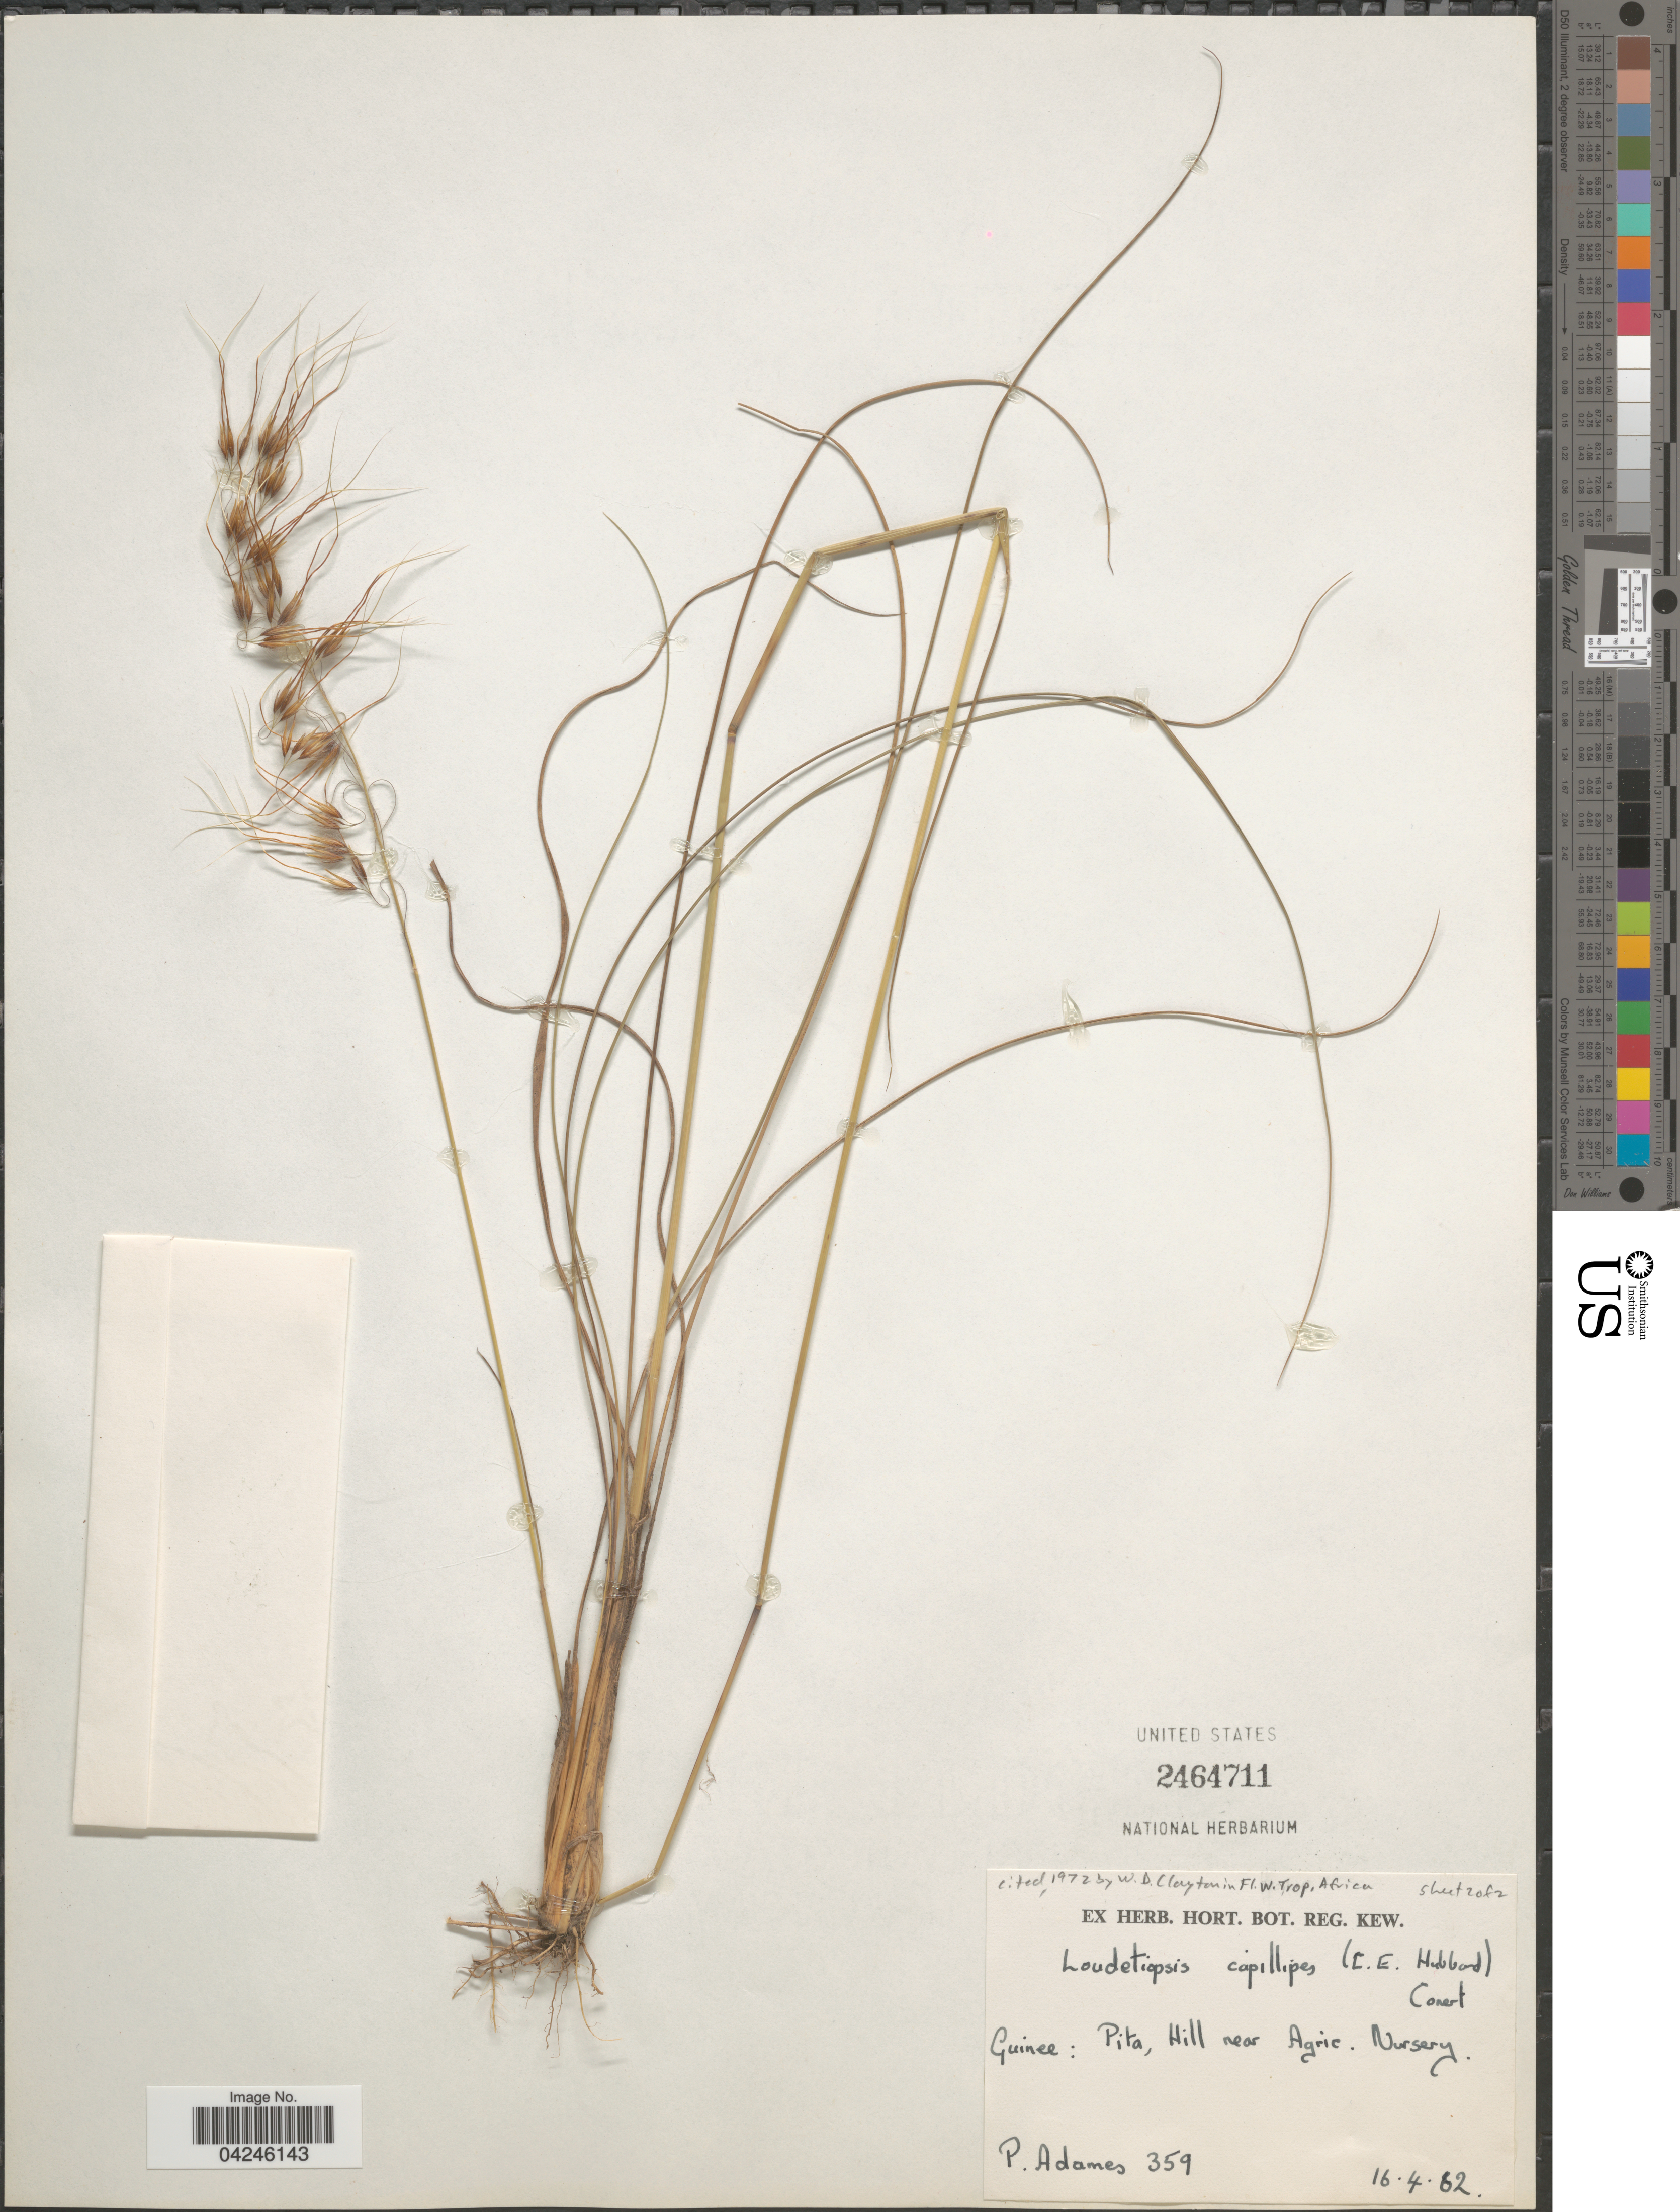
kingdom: Plantae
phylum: Tracheophyta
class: Liliopsida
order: Poales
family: Poaceae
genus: Loudetiopsis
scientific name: Loudetiopsis capillipes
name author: (C. E. Hubb.) Conert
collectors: P. Adames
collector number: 359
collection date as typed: Transcribed d/m/y: 16/4/62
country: Guinea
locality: Guinee: Pita. Hill near Agric. Nursery.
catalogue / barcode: US 2464711